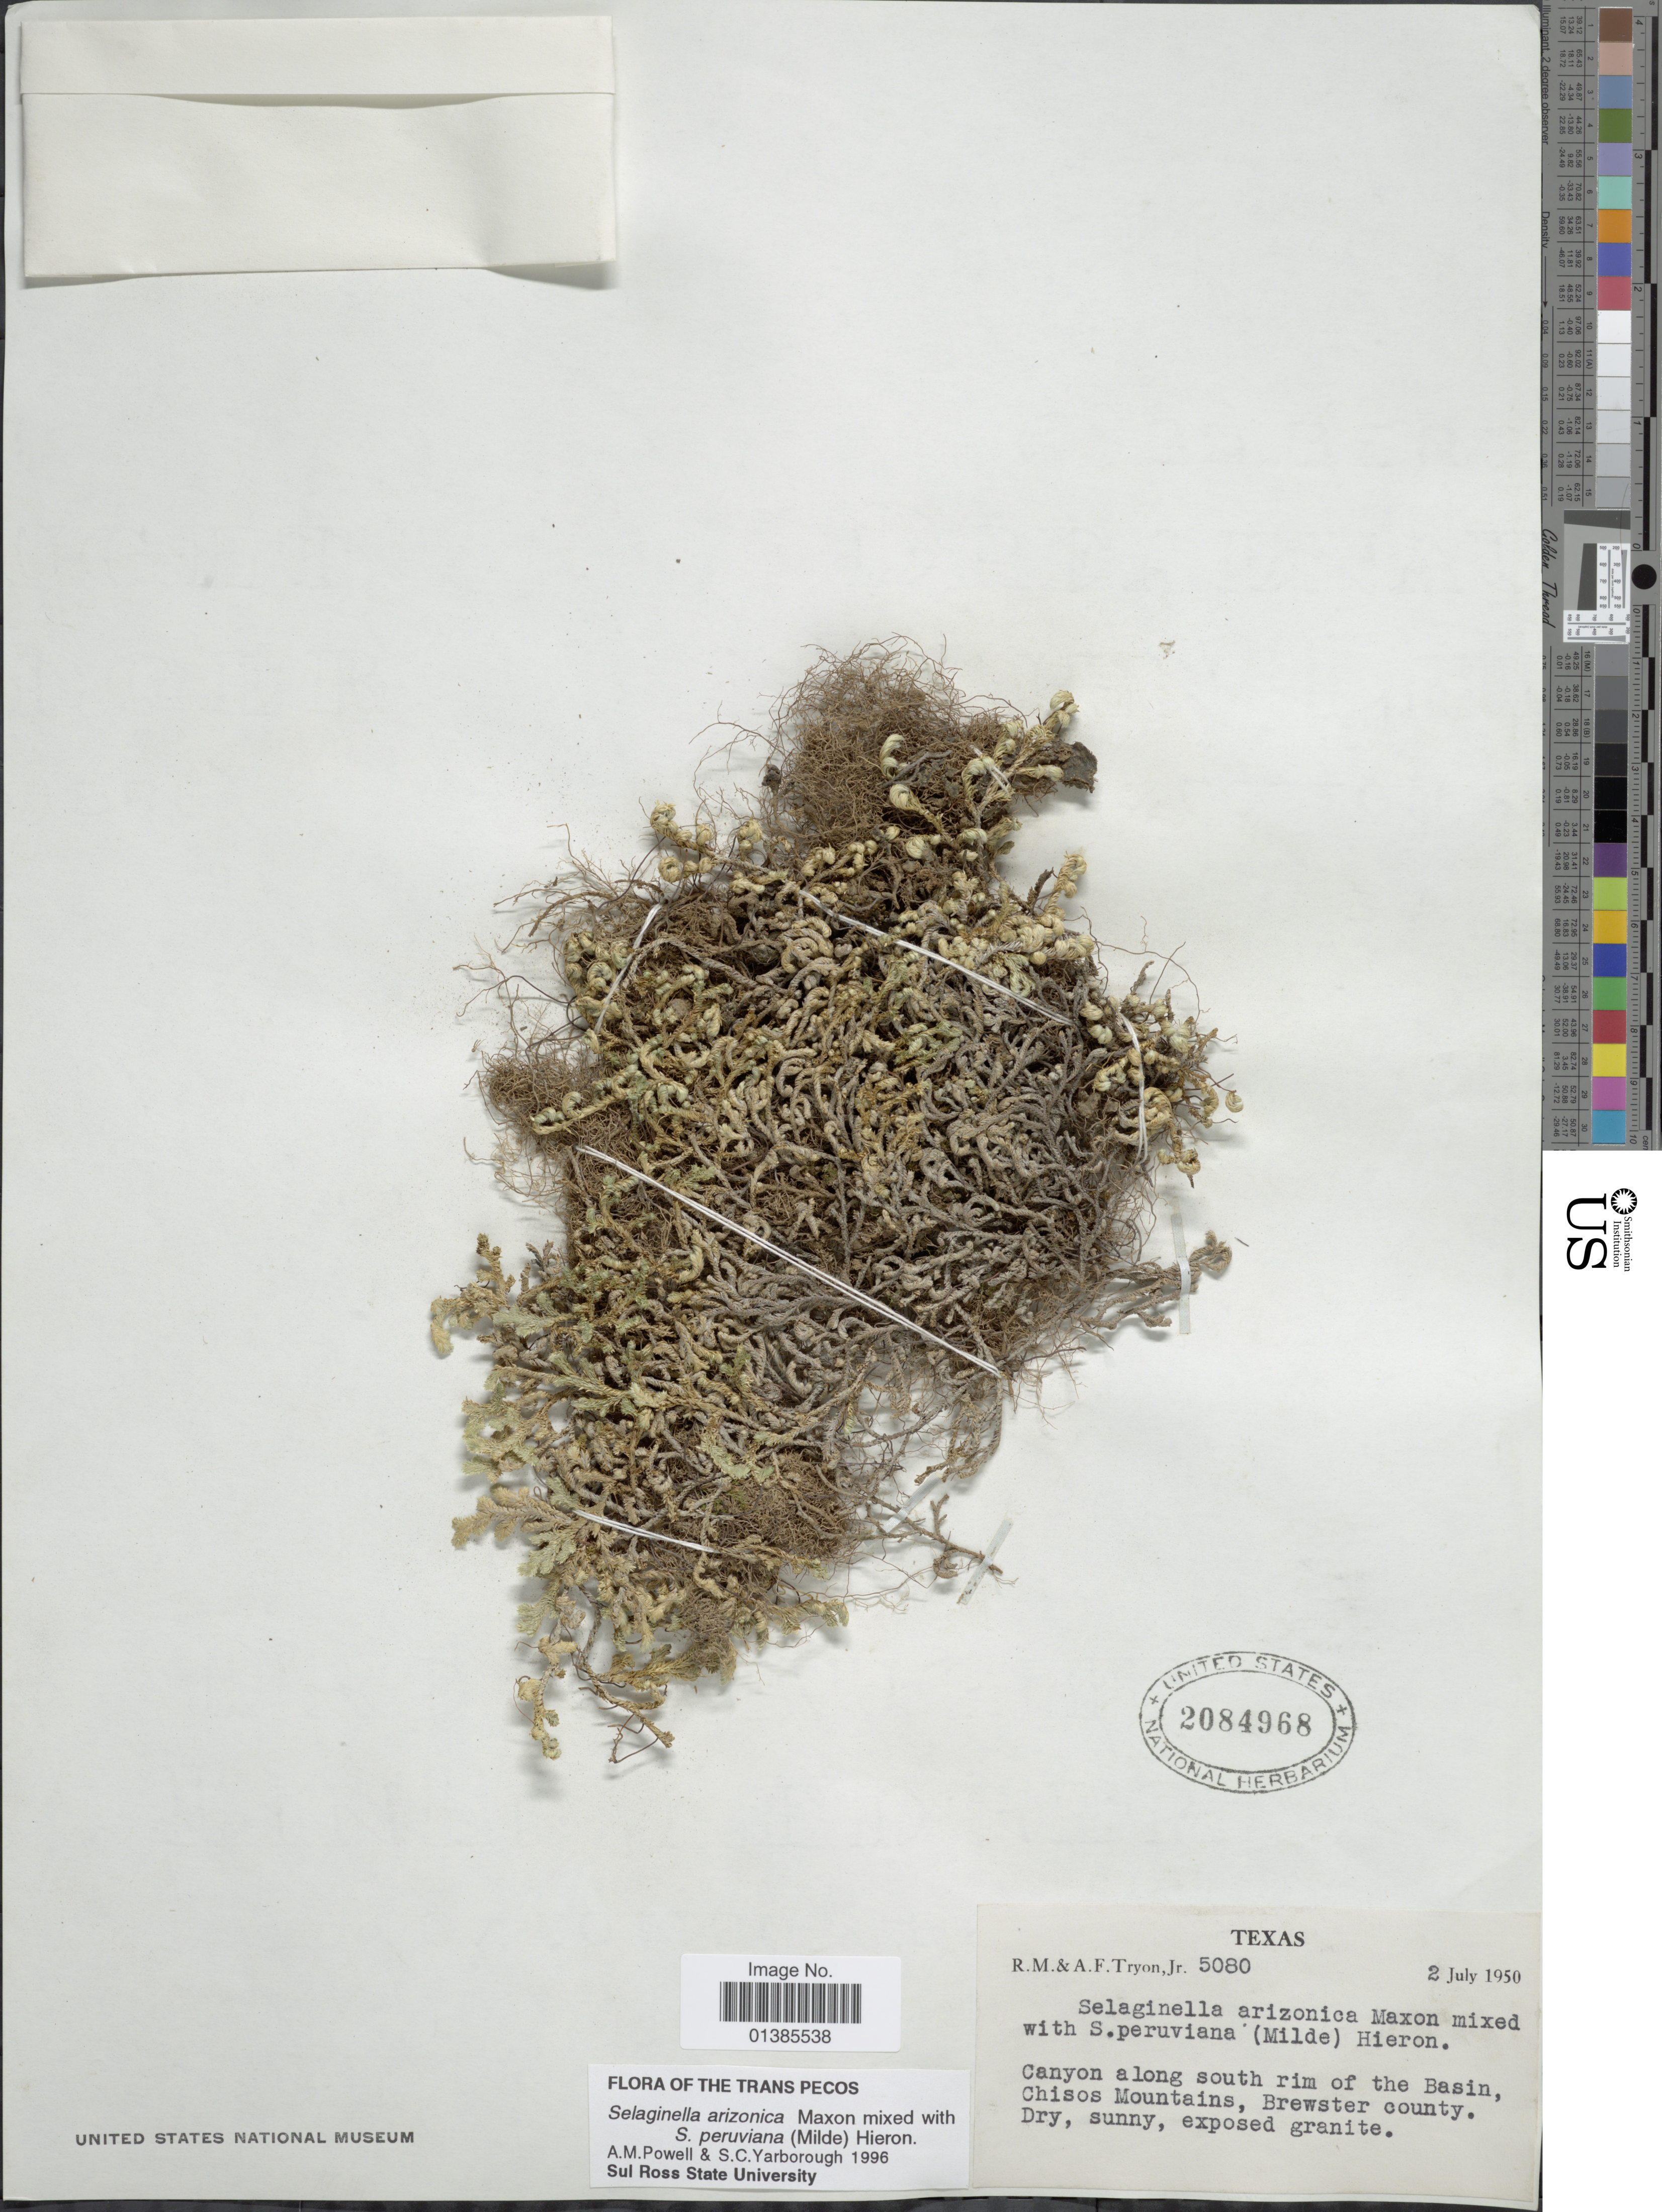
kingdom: Plantae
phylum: Tracheophyta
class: Lycopodiopsida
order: Selaginellales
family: Selaginellaceae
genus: Selaginella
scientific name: Selaginella arizonica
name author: Maxon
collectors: R. M. Tryon & A. F. Tryon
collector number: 5080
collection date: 1950-07-02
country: United States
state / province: Texas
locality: Canyon along south rim of the Basin, Chisos Mountains, Brewster county.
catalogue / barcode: US 2084968